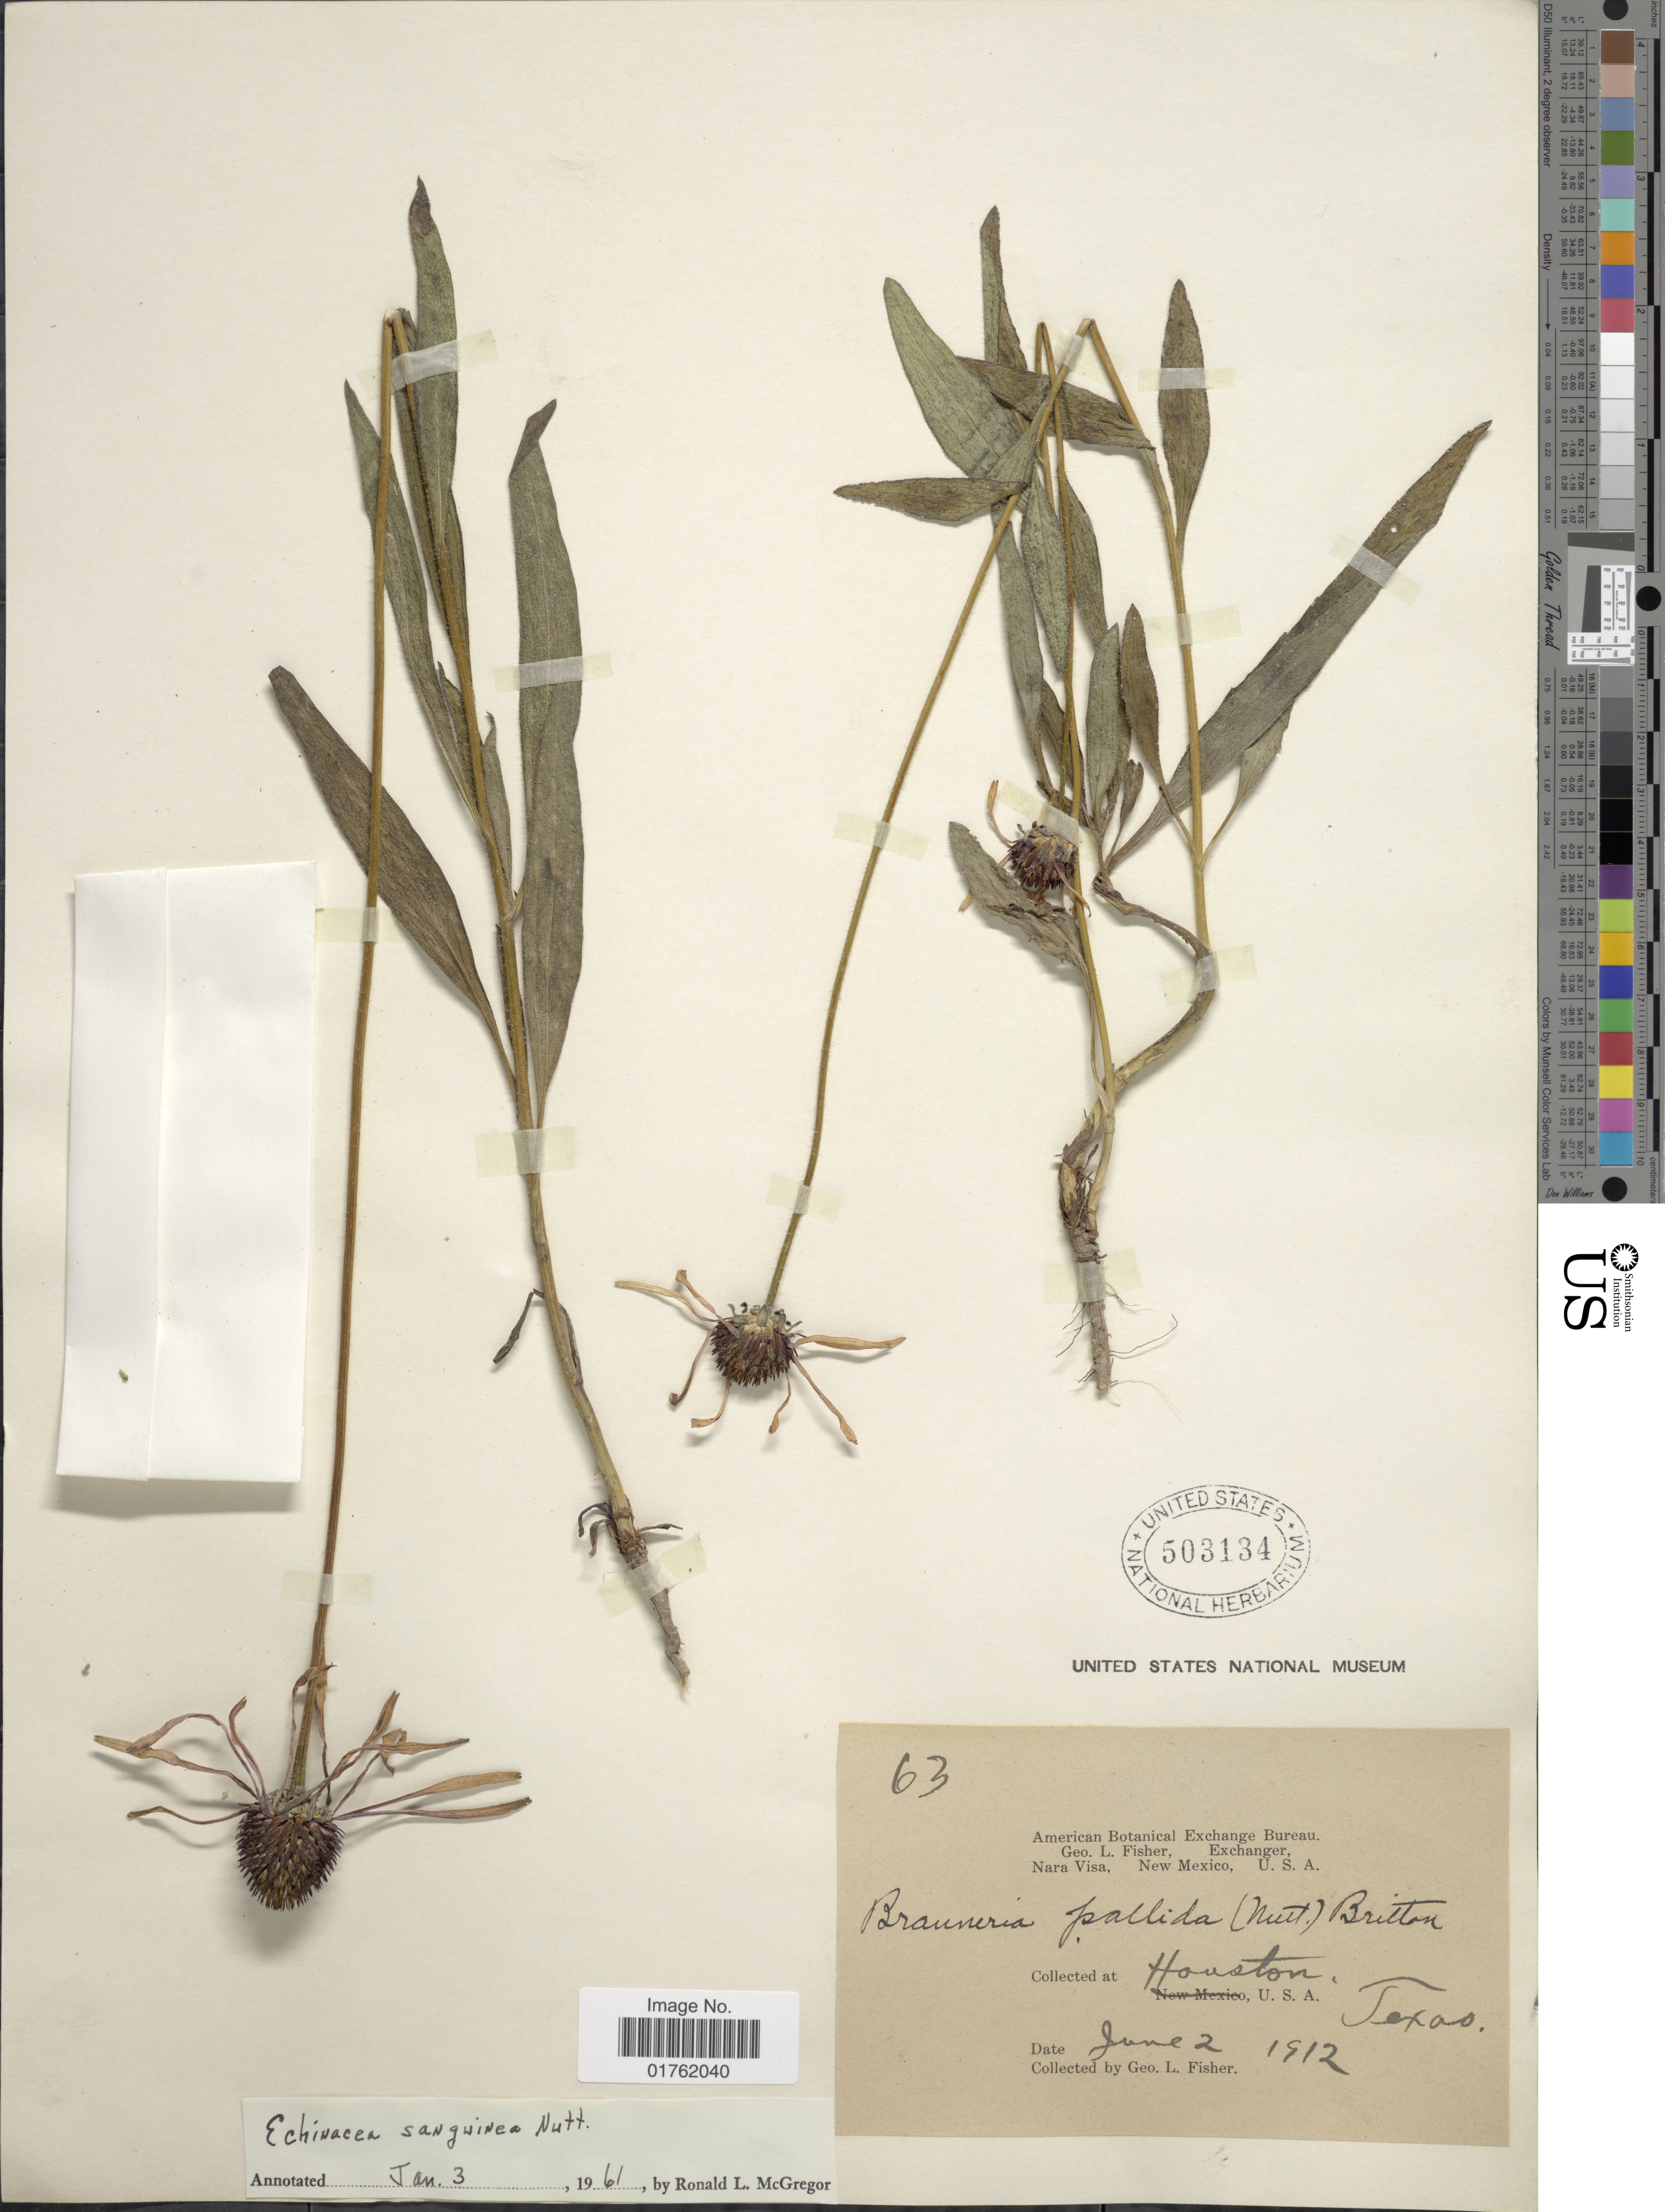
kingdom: Plantae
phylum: Tracheophyta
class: Magnoliopsida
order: Asterales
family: Asteraceae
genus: Echinacea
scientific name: Echinacea sanguinea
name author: Nutt.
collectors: G. L. Fisher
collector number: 63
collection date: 1912-06-02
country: United States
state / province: Texas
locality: Houston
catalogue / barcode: US 503134